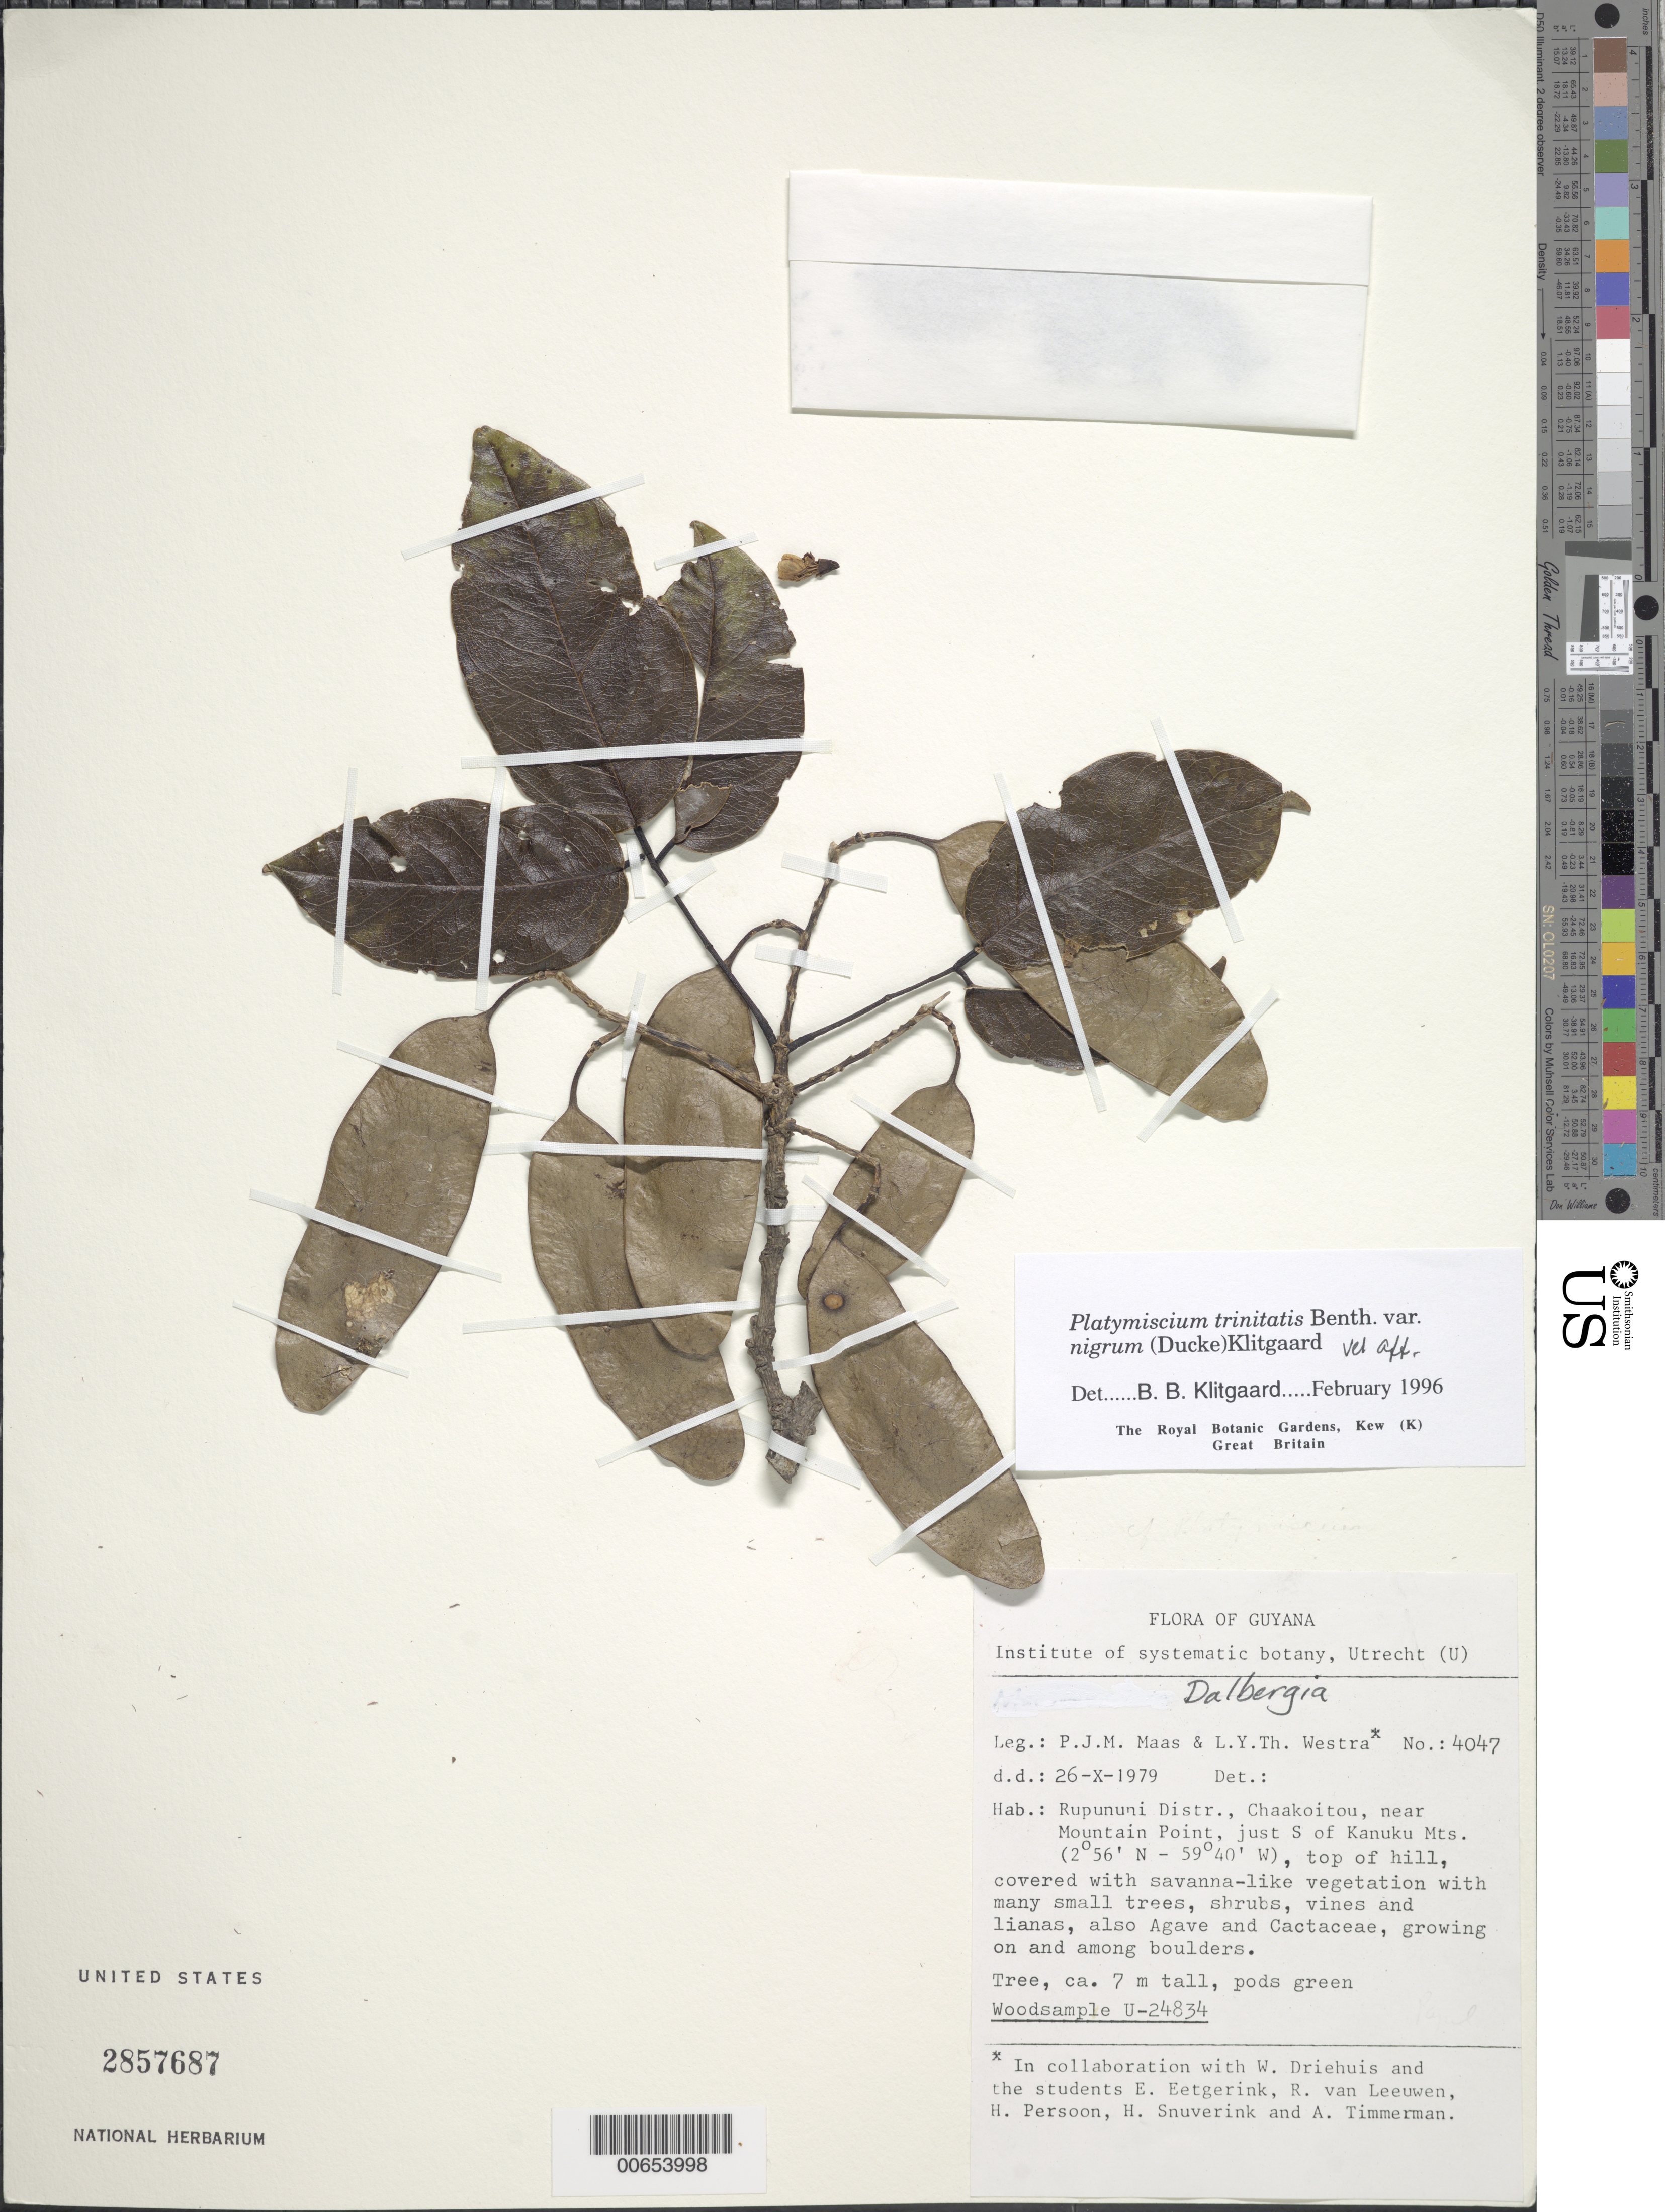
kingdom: Plantae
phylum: Tracheophyta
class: Magnoliopsida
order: Fabales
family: Fabaceae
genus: Platymiscium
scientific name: Platymiscium trinitatis var. nigrum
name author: (Ducke) Klitg.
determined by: Klitgaard, B. B.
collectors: P. Maas & L. Y. T. Westra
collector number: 4047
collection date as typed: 26-Oct-79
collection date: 1979-10-26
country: Guyana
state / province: U. Takutu-U. Essequibo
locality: Chaakoitou, near Mountain Point, just S of Kanuku Mts.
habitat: Hill covered with savanna-like vegetation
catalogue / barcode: US 2857687